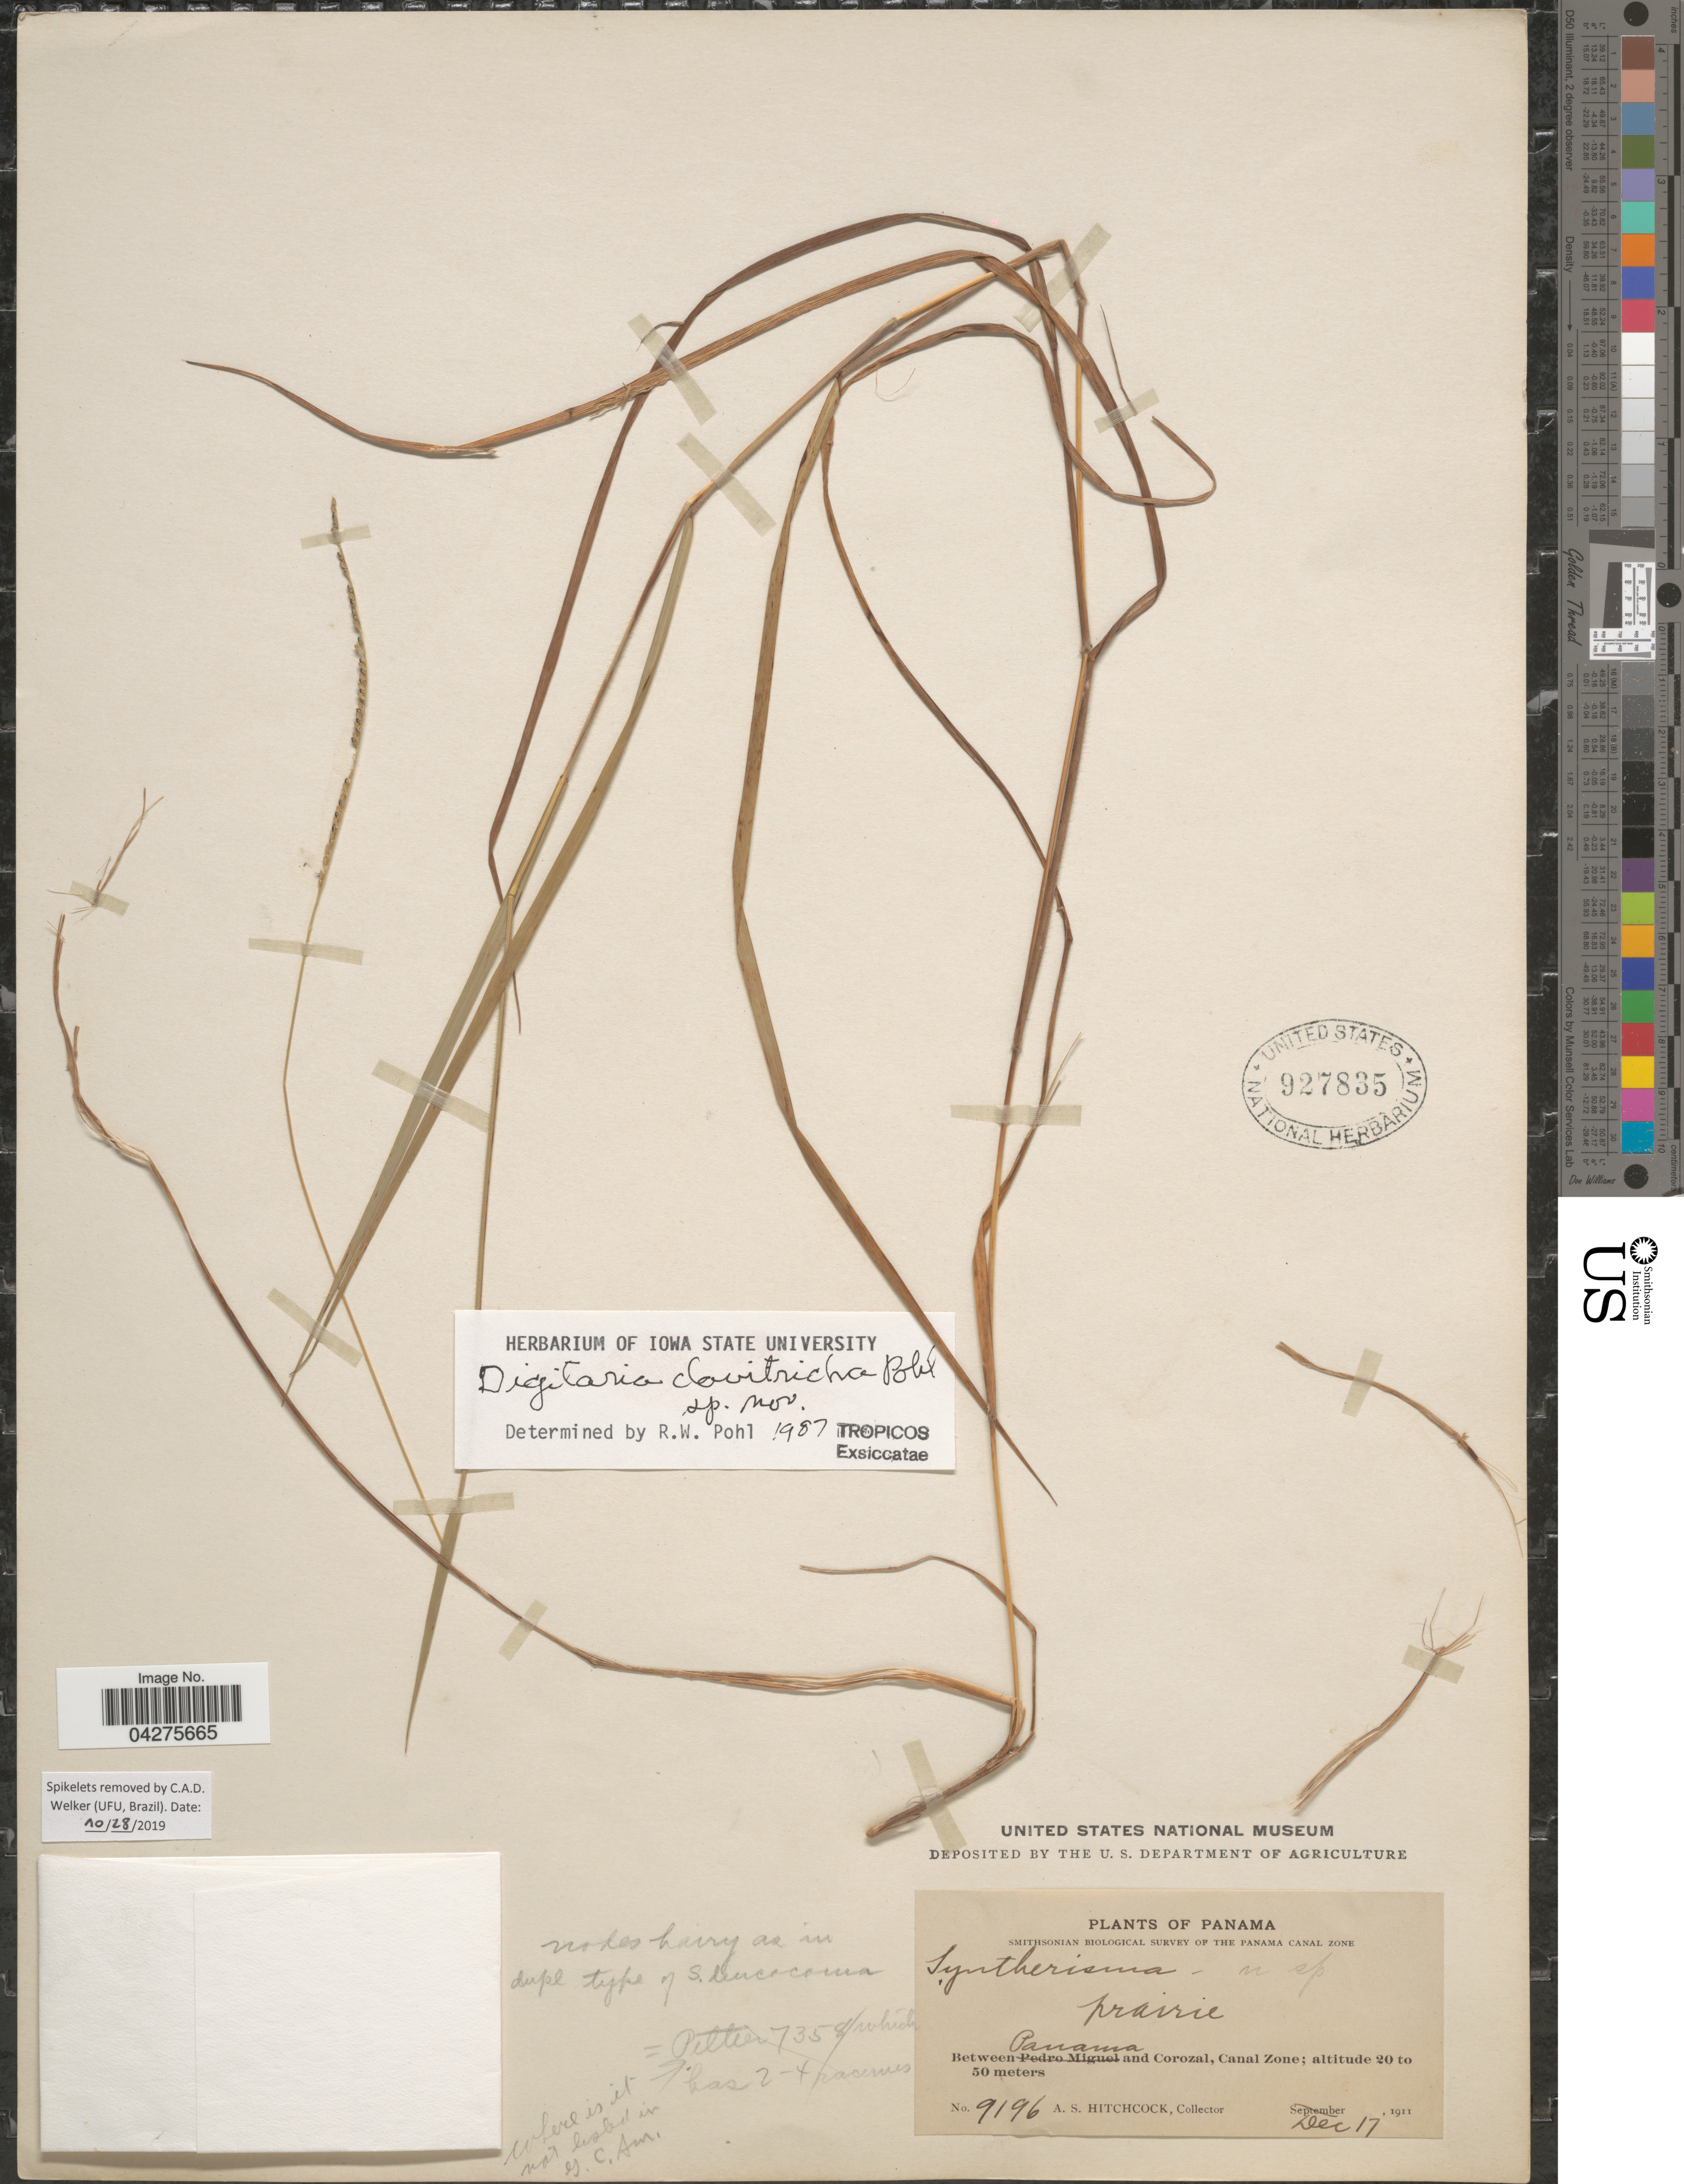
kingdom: Plantae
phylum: Tracheophyta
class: Liliopsida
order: Poales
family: Poaceae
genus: Digitaria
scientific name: Digitaria clavitricha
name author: R.W. Pohl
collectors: A. S. Hitchcock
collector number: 9196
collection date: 1911-12-17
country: Panama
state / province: Colón / Panamá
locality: Smithsonian Biological Survey of the Panama Canal Zone. Between Panama and Corozal, Canal Zone.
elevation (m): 20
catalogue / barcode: US 927835